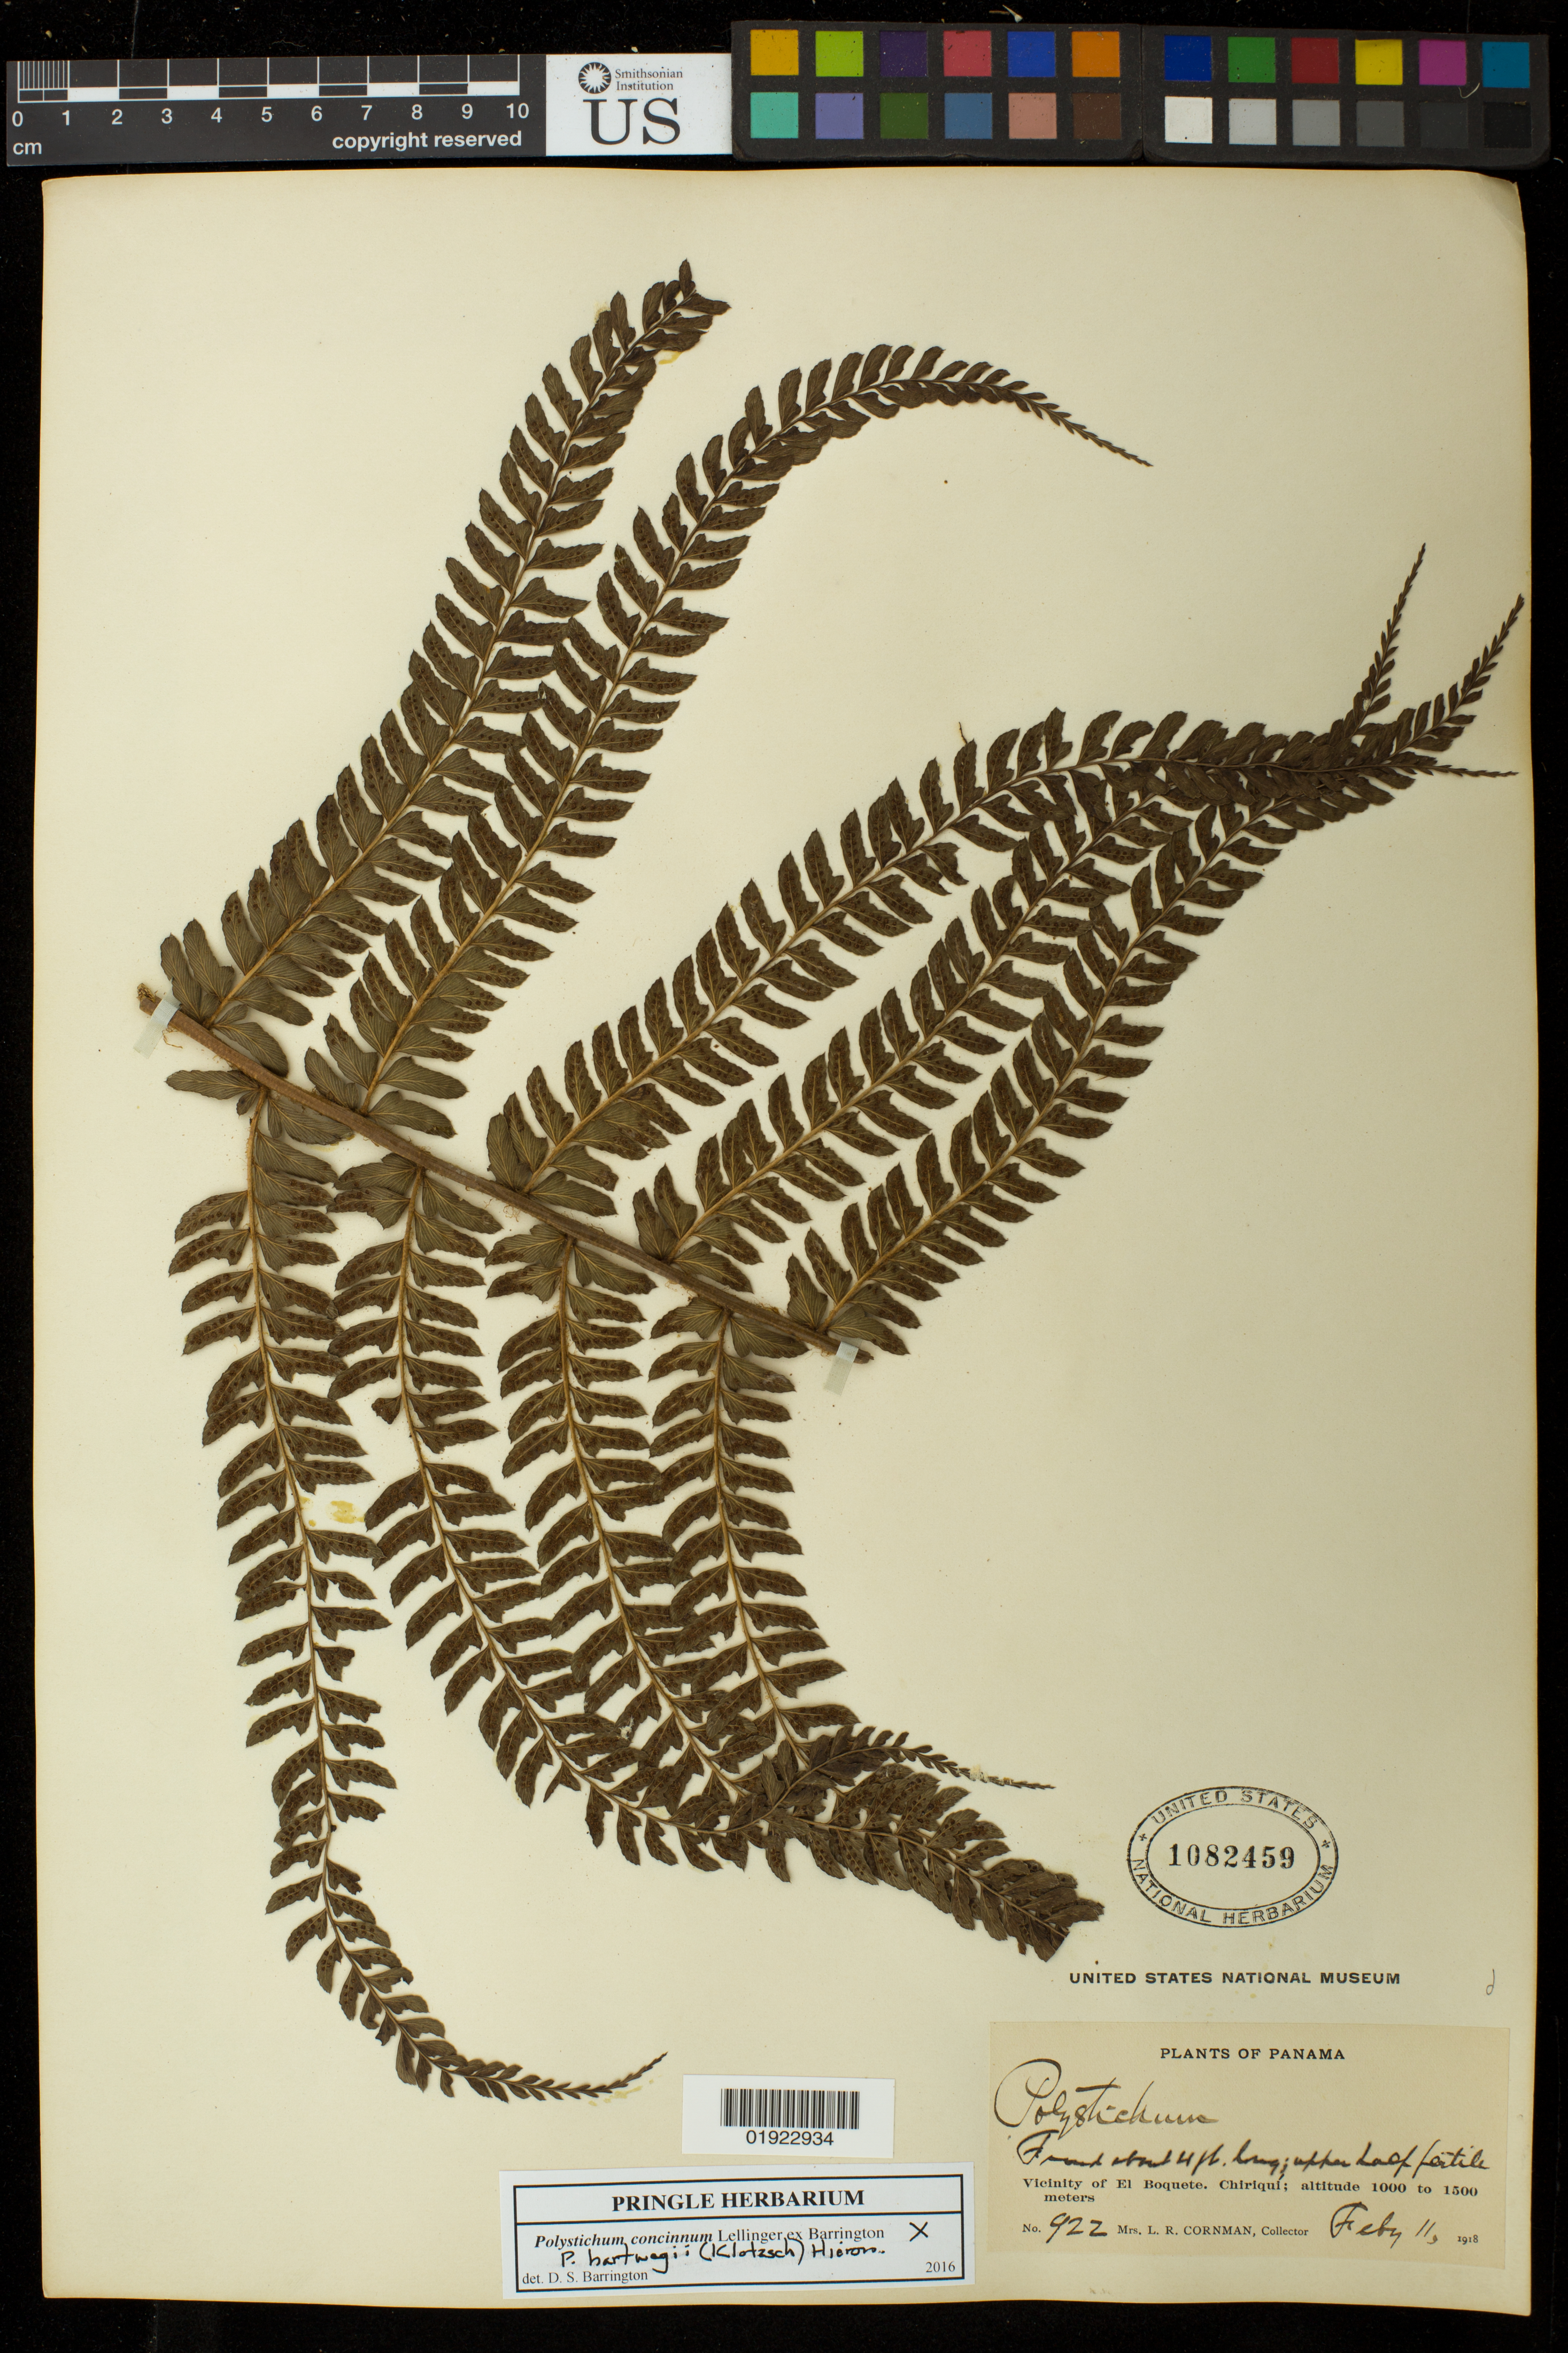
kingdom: Plantae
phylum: Tracheophyta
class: Polypodiopsida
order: Polypodiales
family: Dryopteridaceae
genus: Polystichum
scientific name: Polystichum concinnum x P. hartwegii (Klotzsch) Hieron.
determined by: Barrington, D. S., Curator (VT), University of Vermont (UNITED STATES)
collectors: L. Cornman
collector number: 922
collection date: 1918-02-11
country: Panama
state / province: Chiriqui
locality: Vicinity of El Boquete.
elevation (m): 1000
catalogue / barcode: US 1082459